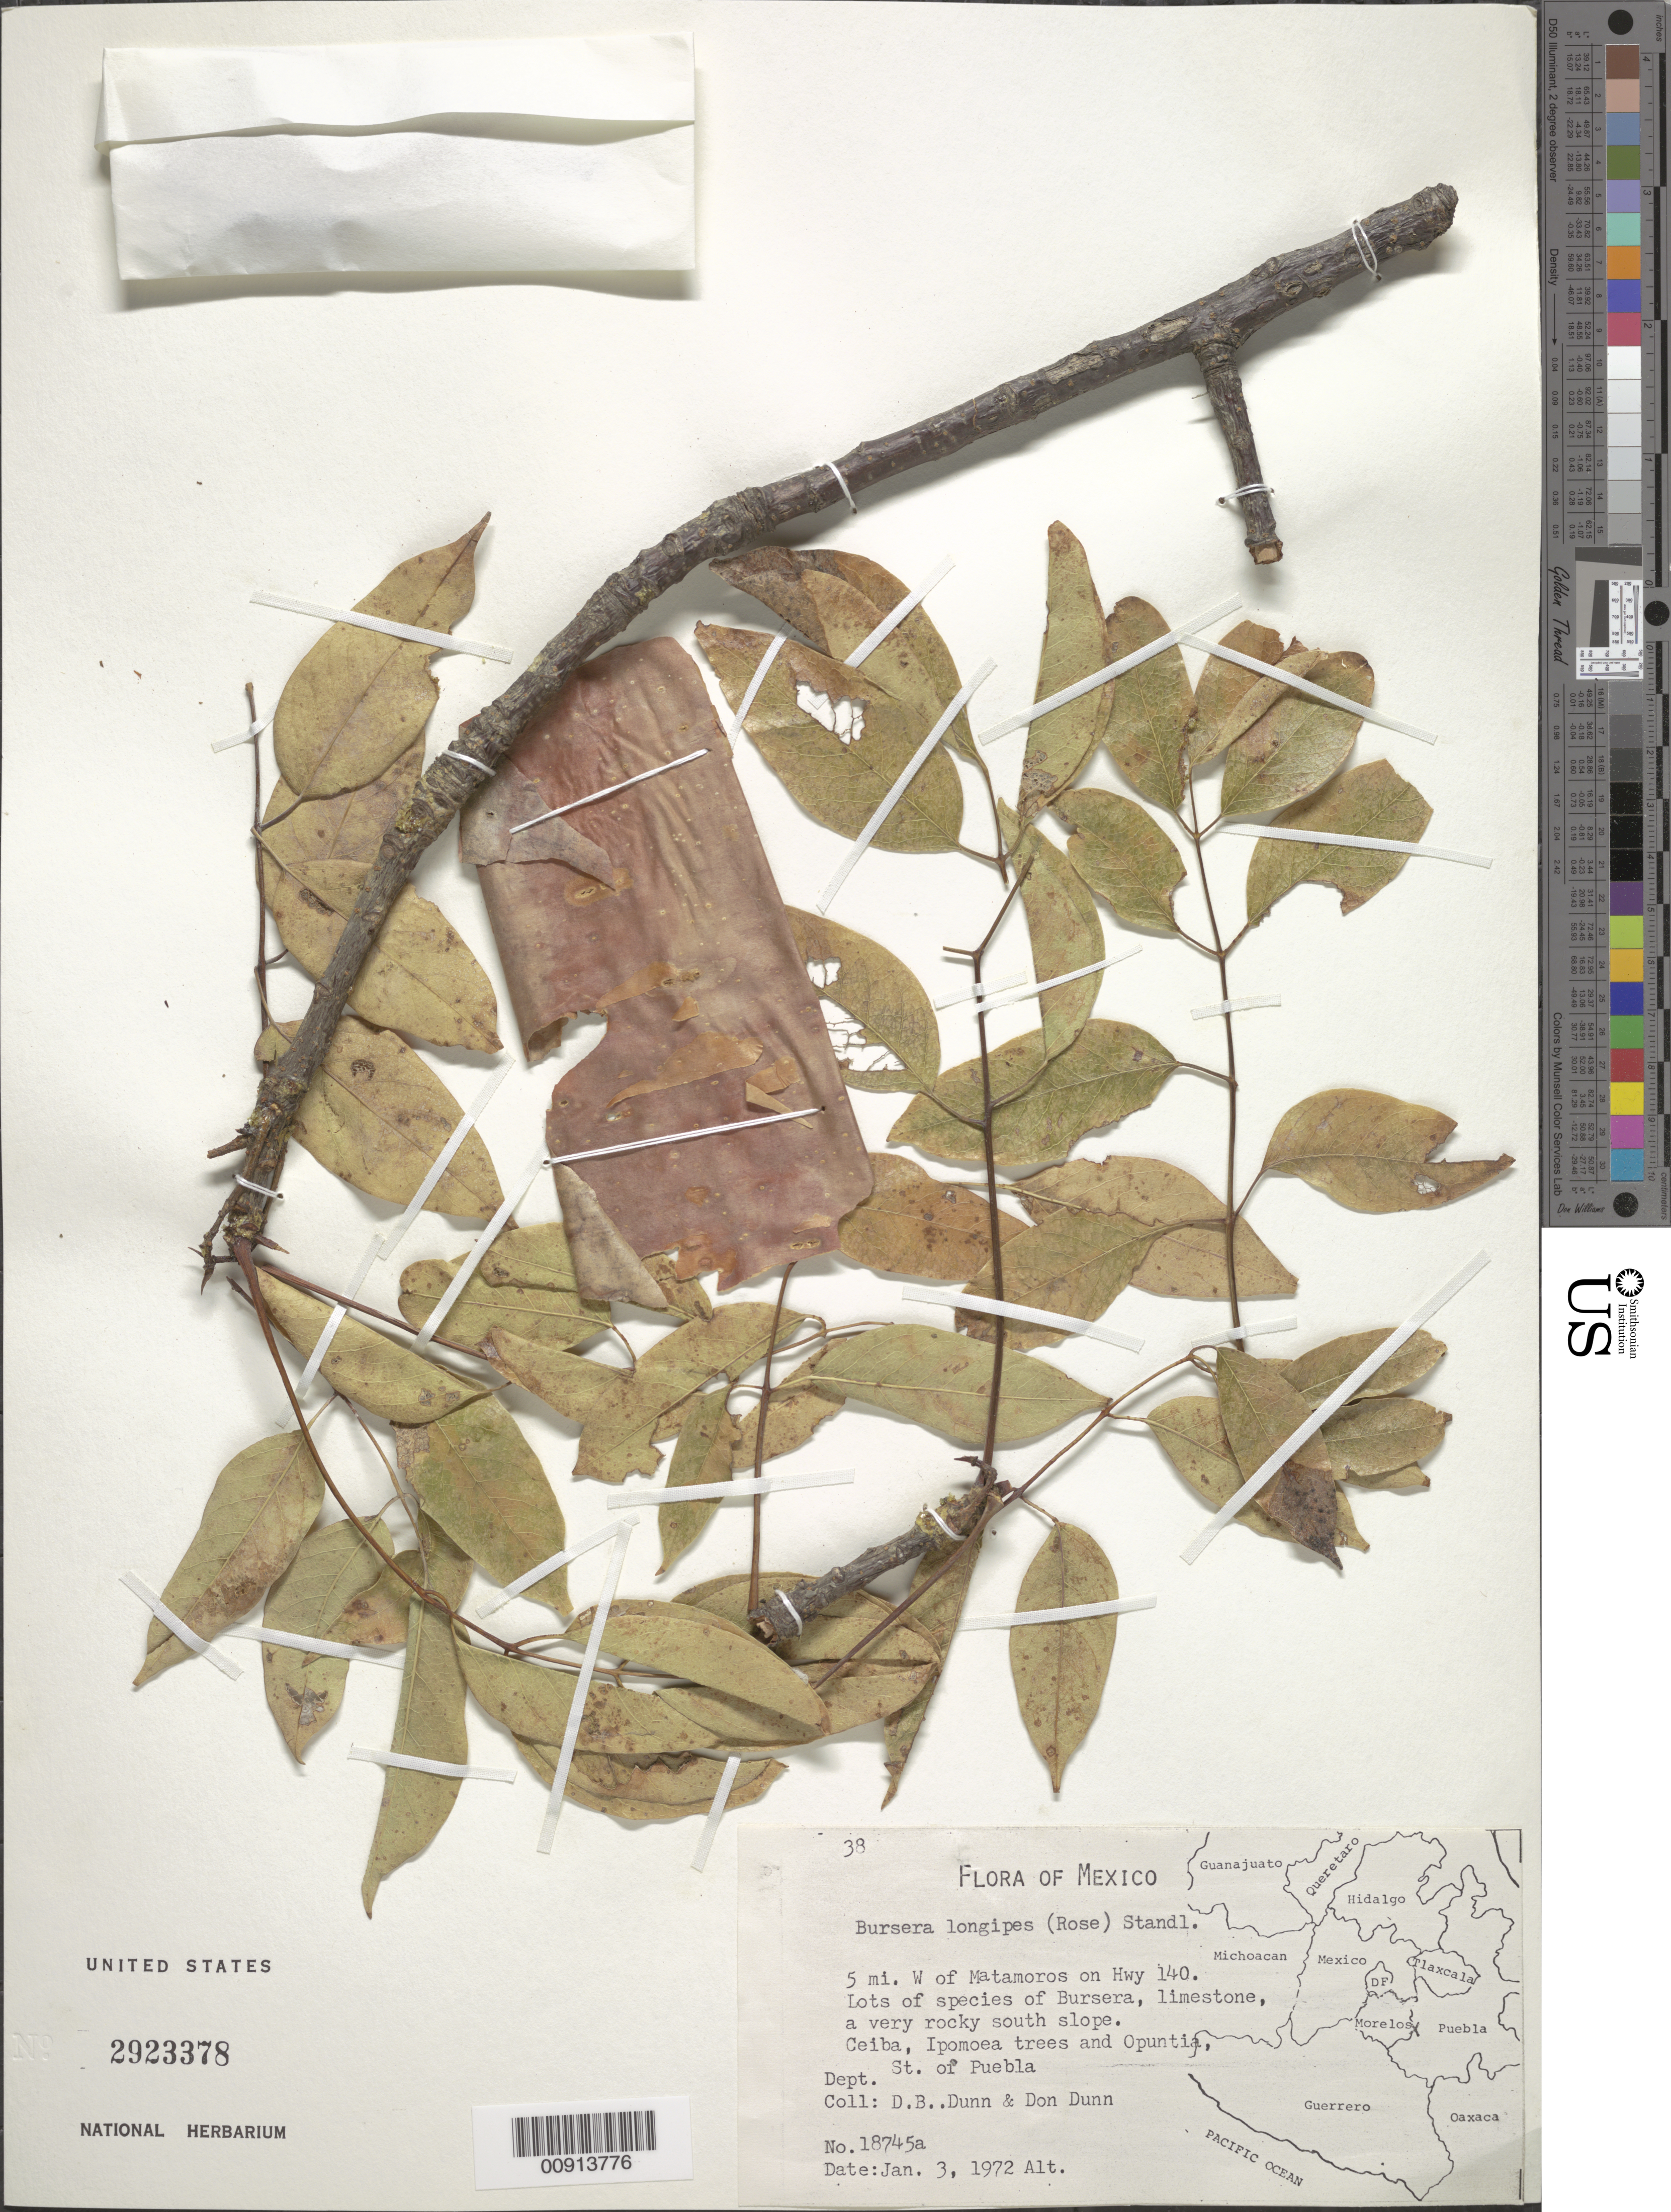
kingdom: Plantae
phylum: Tracheophyta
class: Magnoliopsida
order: Sapindales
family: Burseraceae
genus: Bursera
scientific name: Bursera longipes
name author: (Rose) Standl.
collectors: D. B. Dunn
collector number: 18745 a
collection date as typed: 03 Jan 1972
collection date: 1972-01-03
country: Mexico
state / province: Puebla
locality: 5 mi. W of Matamoros on Hwy 140. State of Puebla.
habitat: Lots of species of Bursera, limestone, a very rocky south slope. Ceiba, Ipomoea trees and Opuntia.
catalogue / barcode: US 2923378